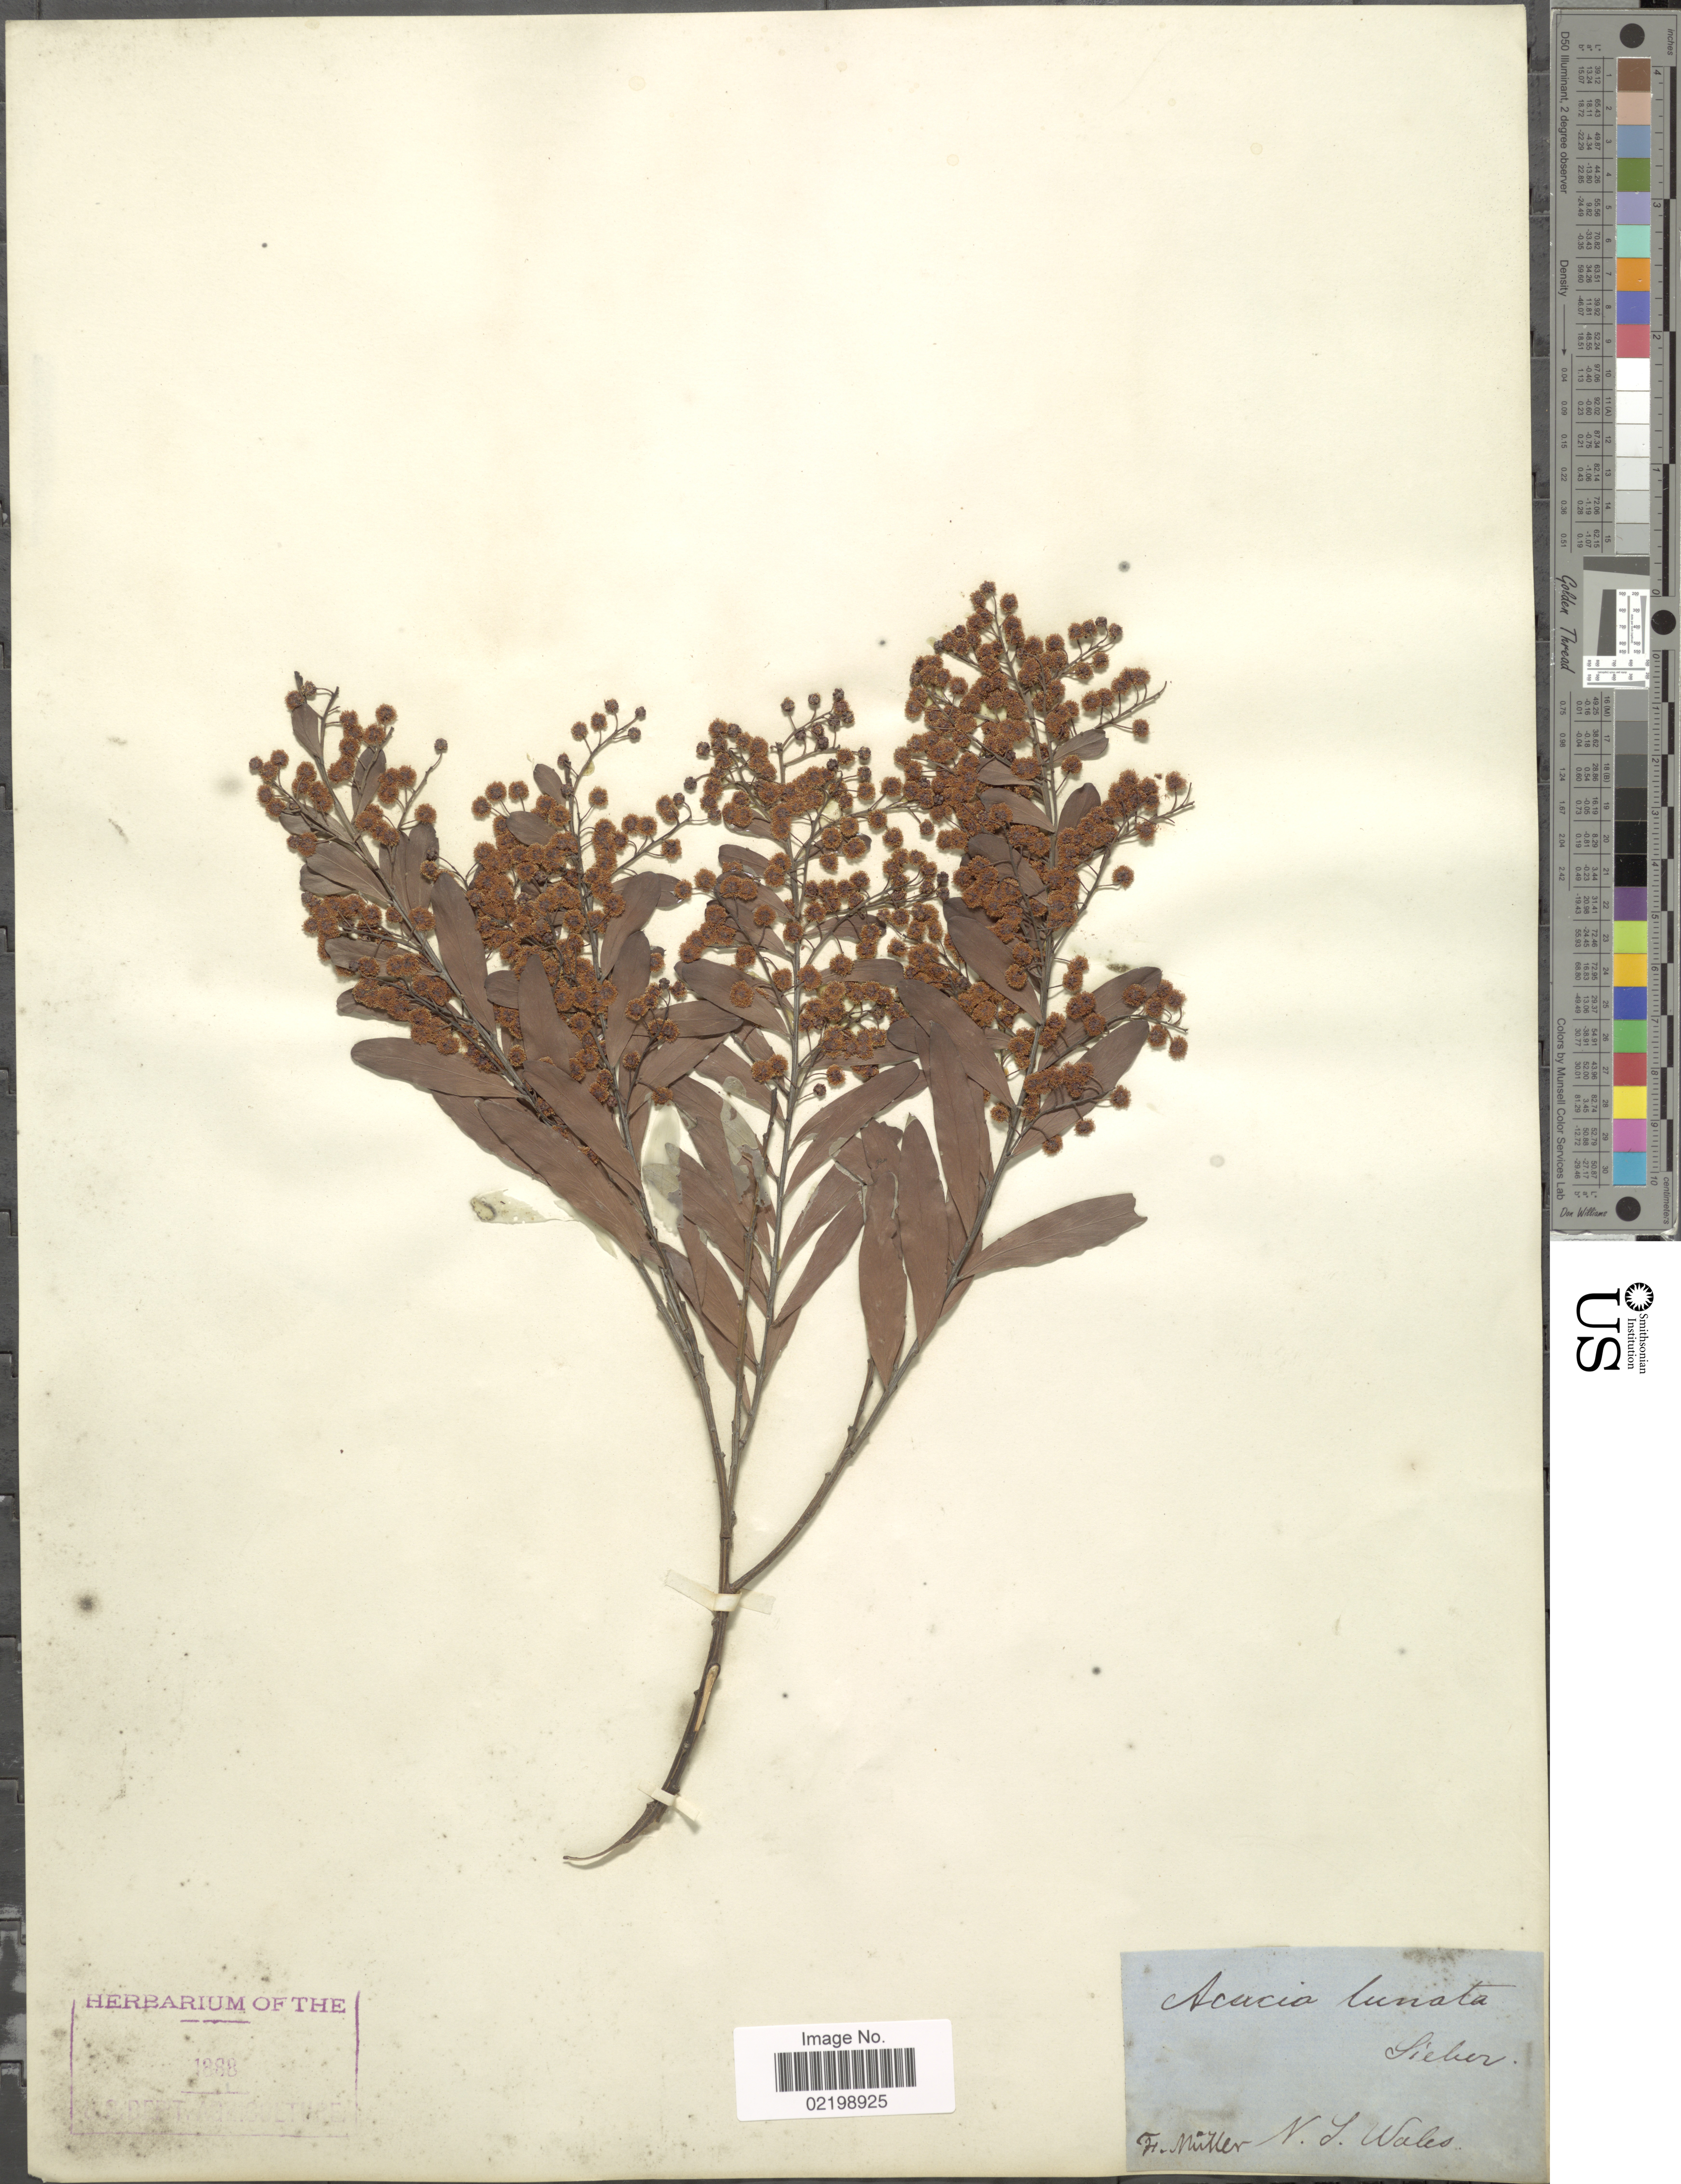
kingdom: Plantae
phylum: Tracheophyta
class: Magnoliopsida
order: Fabales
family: Fabaceae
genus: Acacia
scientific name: Acacia lunata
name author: G. Lodd.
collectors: F. Müller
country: Australia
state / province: New South Wales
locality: N.S. Wales